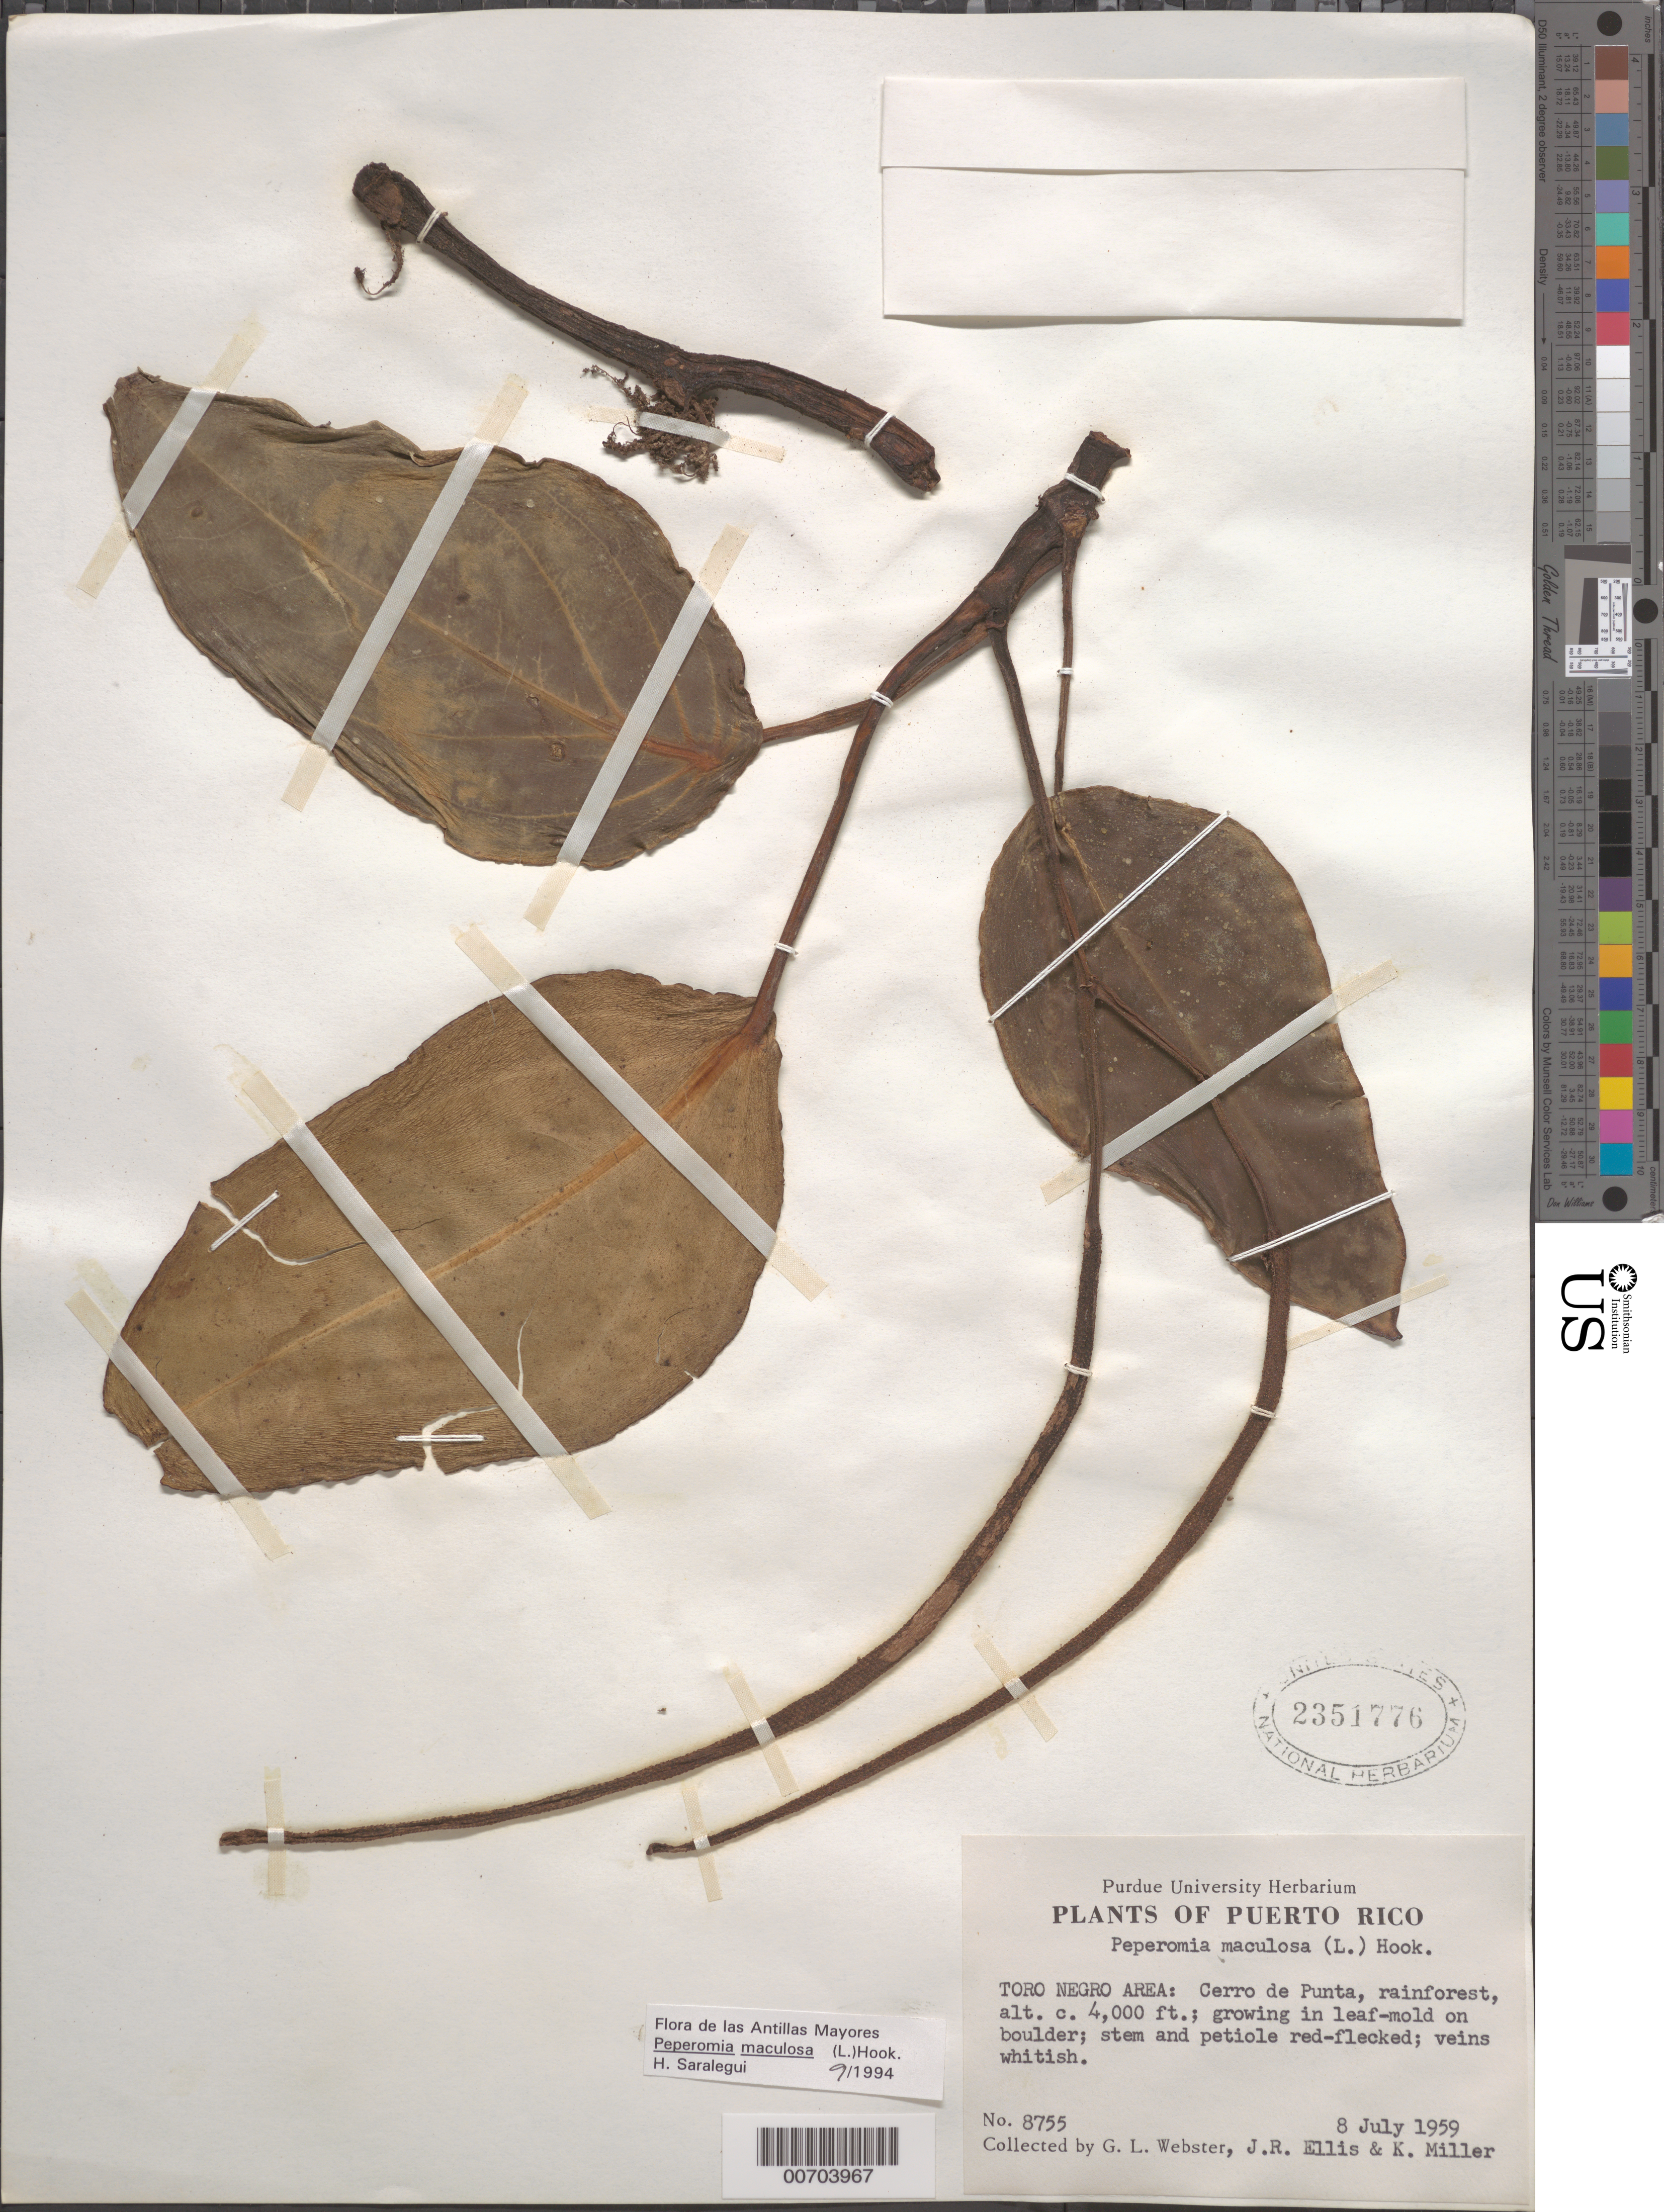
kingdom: Plantae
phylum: Tracheophyta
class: Magnoliopsida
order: Piperales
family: Piperaceae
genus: Peperomia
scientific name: Peperomia maculosa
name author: (L.) Hook.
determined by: Saralegui Boza, H.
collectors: G. L. Webster, J. R. Ellis & K. I. Miller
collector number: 8755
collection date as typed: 08 Jul 1959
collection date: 1959-07-08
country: Puerto Rico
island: Greater Antilles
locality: Toro Negro Area: Cerro de Punta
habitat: growing in leaf mold on boulder; rainforest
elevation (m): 1219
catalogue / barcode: US 2351776